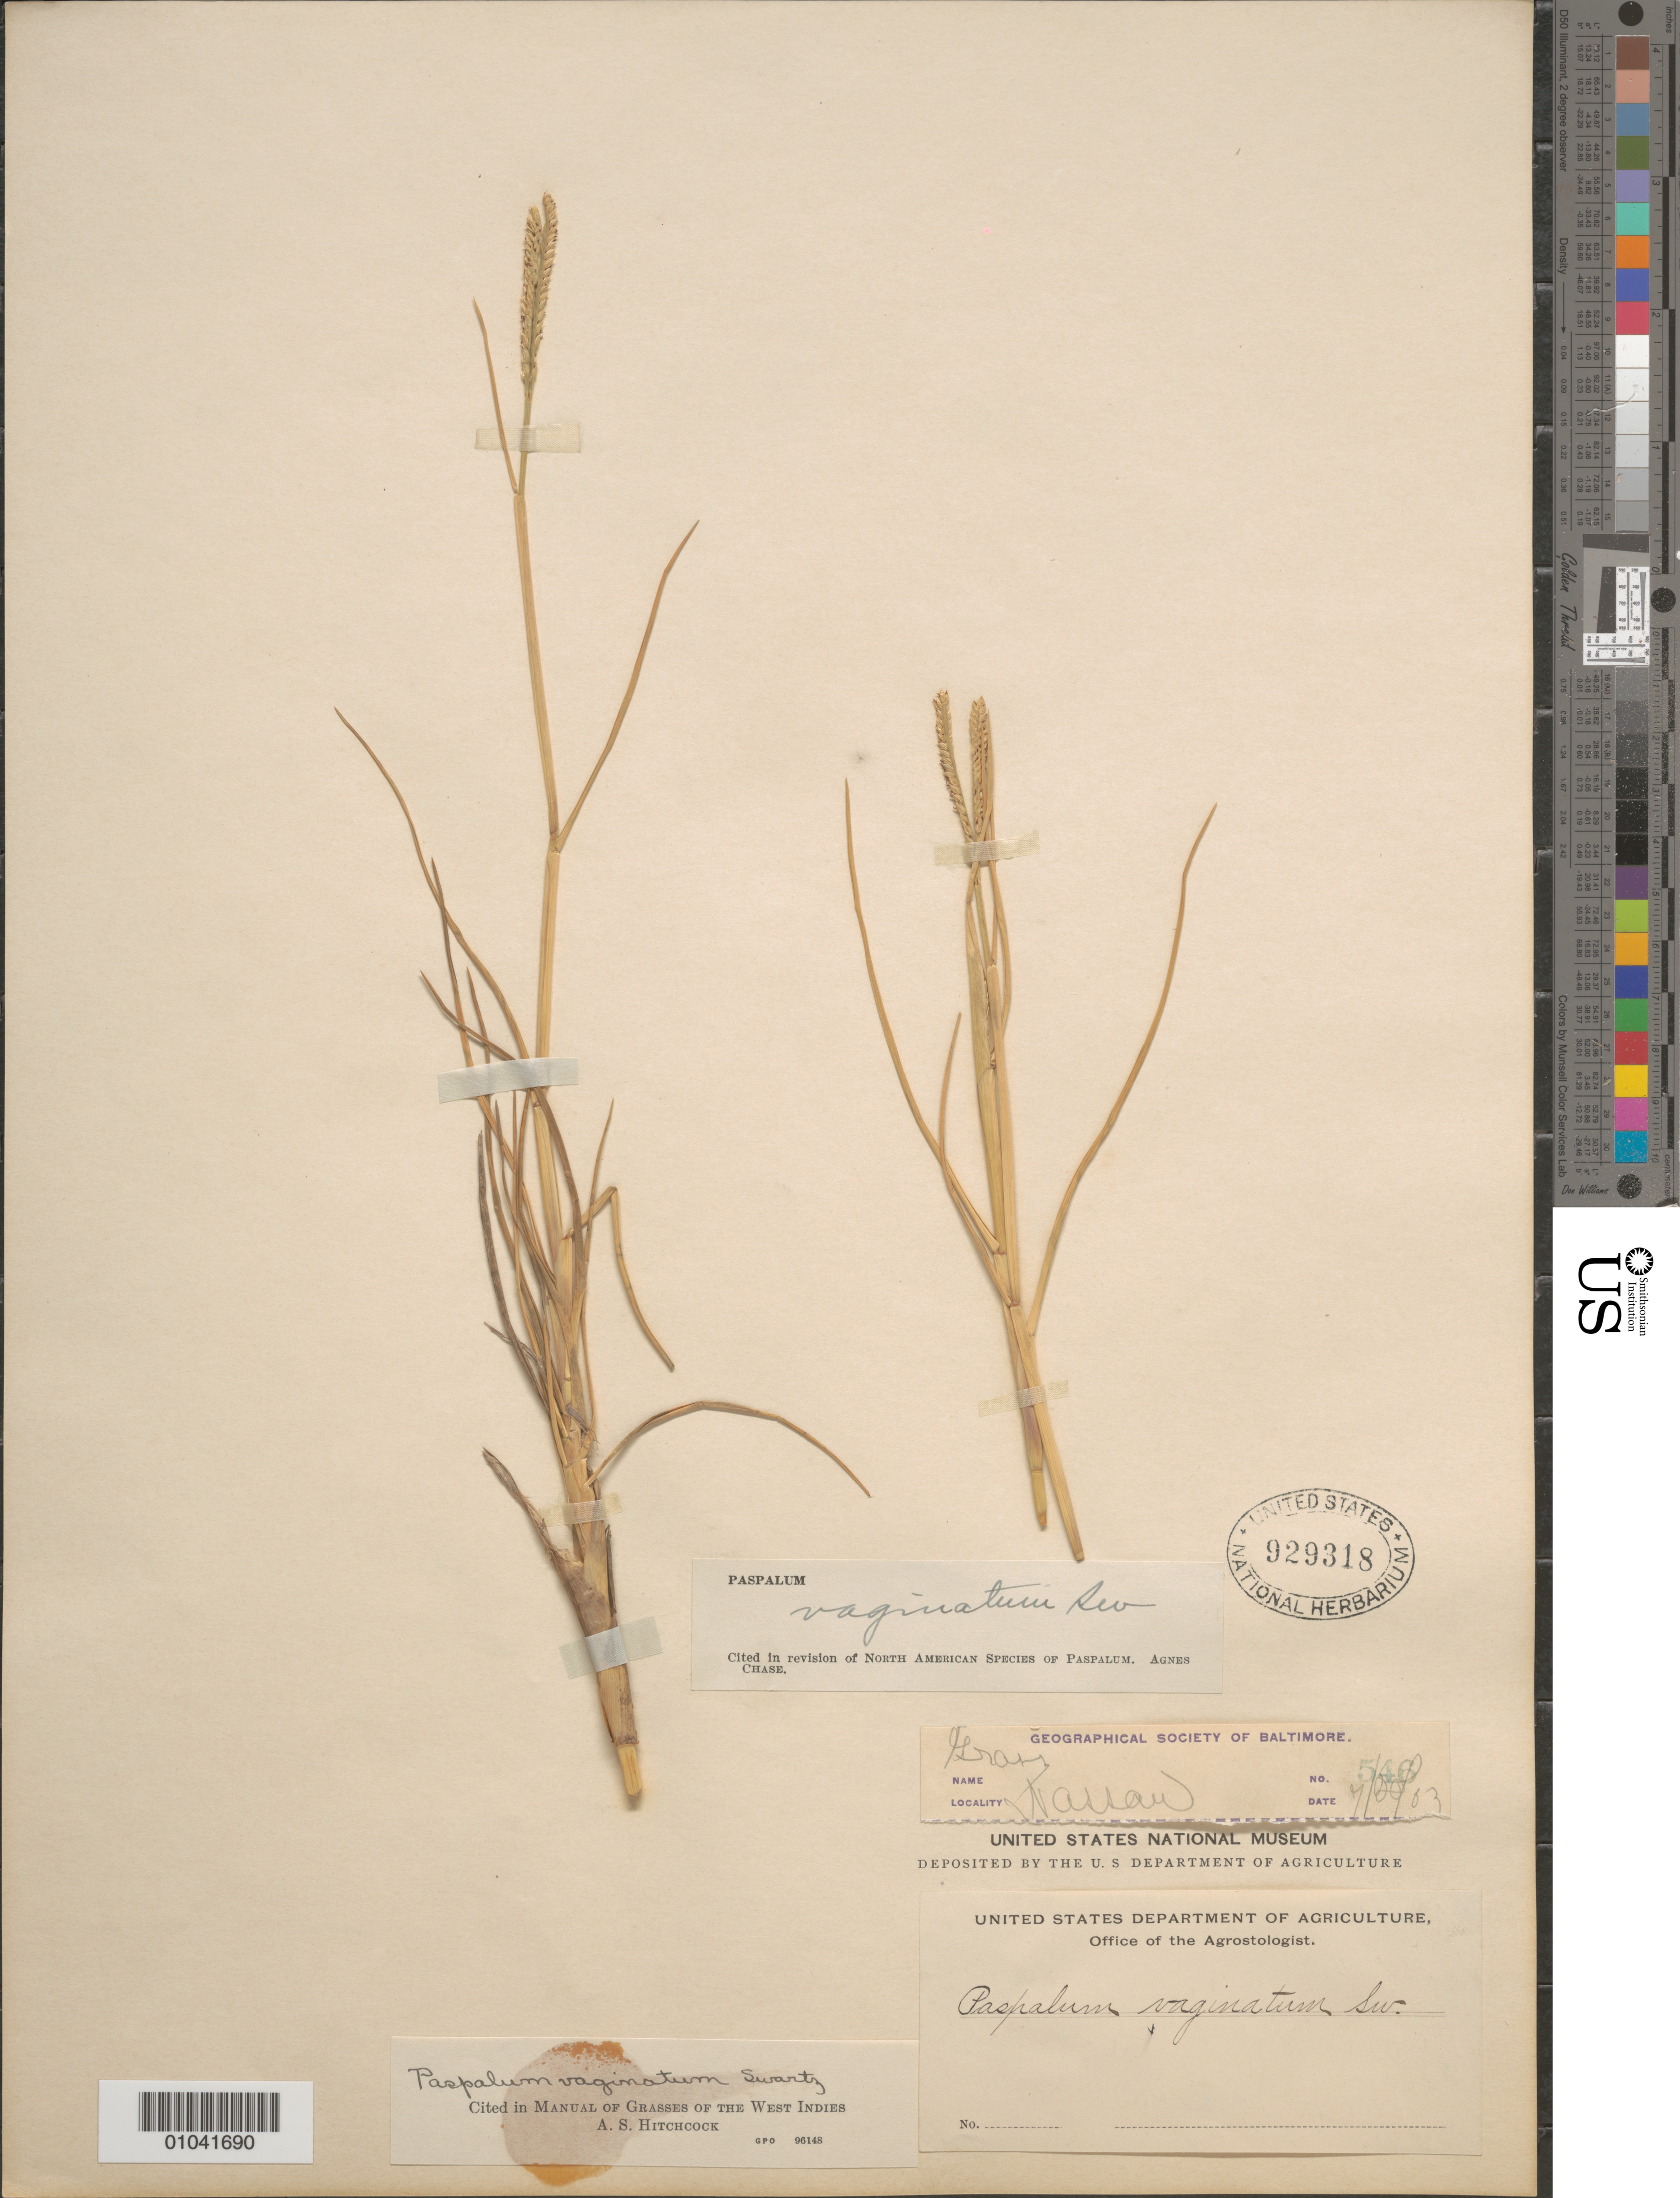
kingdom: Plantae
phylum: Tracheophyta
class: Liliopsida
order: Poales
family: Poaceae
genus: Paspalum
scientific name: Paspalum vaginatum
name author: Sw.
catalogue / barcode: US 929318